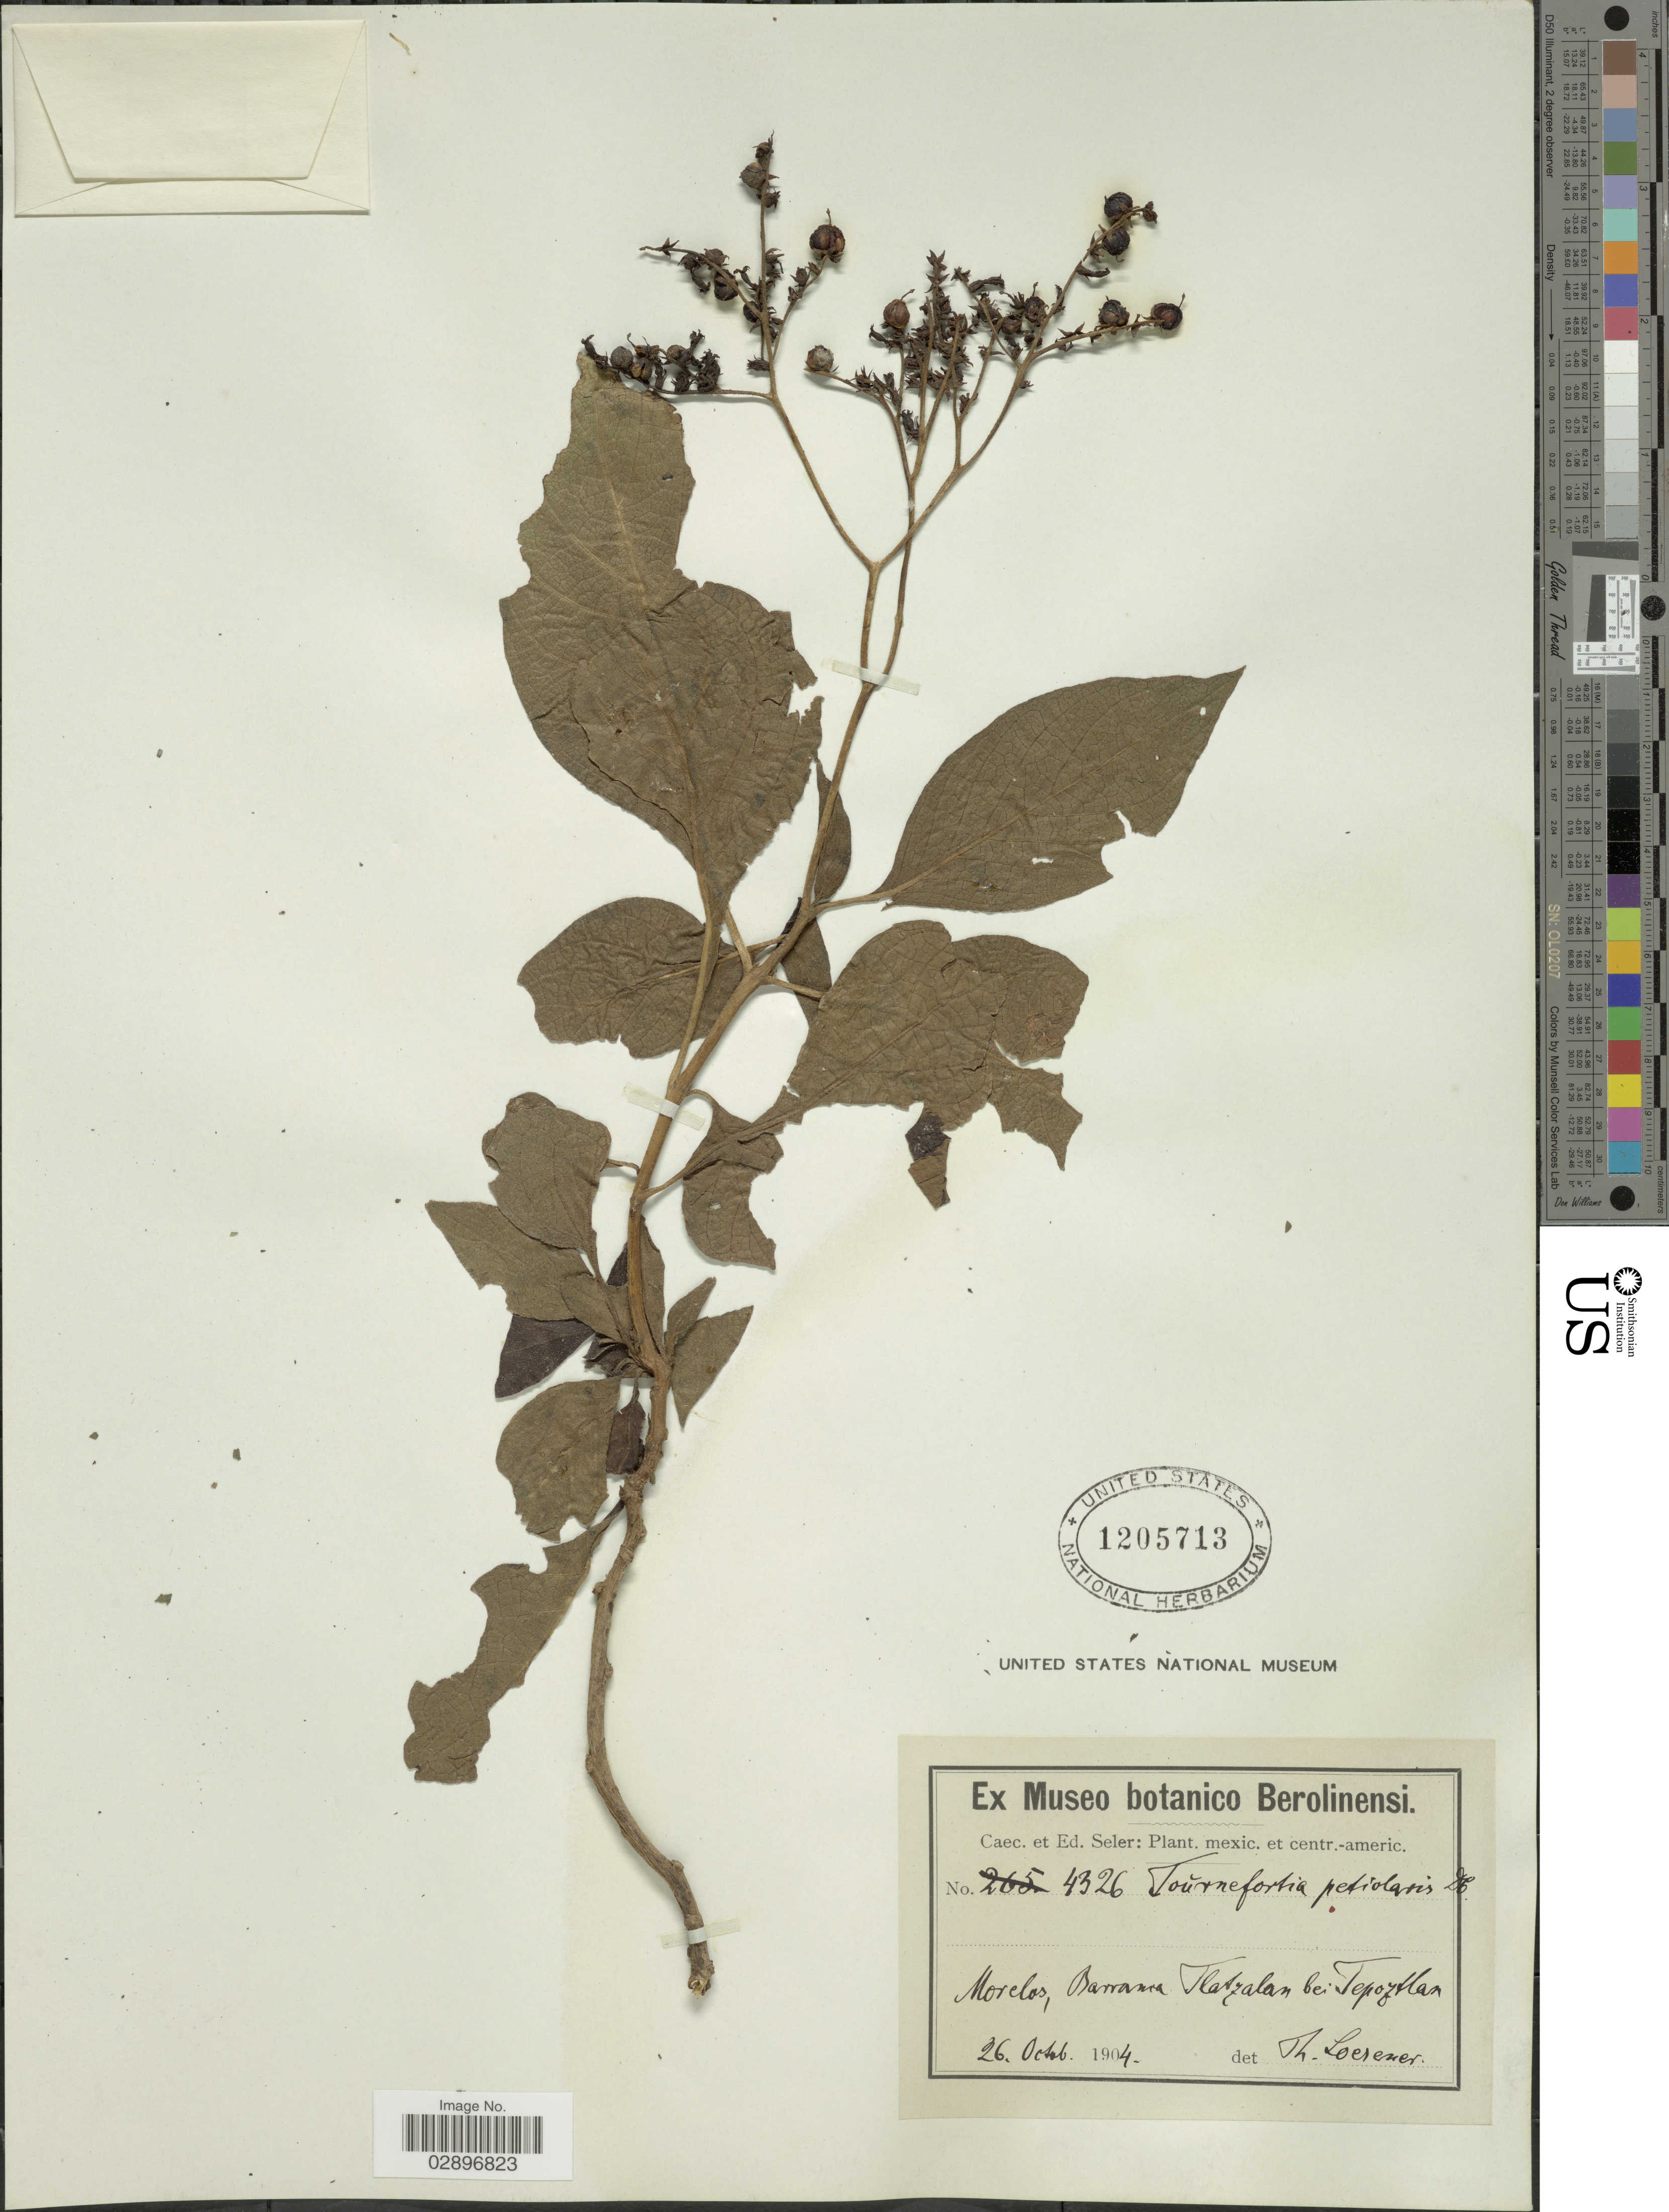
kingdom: Plantae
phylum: Tracheophyta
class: Magnoliopsida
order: Boraginales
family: Heliotropiaceae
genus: Tournefortia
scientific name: Tournefortia petiolaris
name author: DC.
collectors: C. Seler & E. G. Seler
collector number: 4326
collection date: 1904-10-26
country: Mexico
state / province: Morelos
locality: Barranca Tlatzalan bei Tepoztlan.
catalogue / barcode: US 1205713